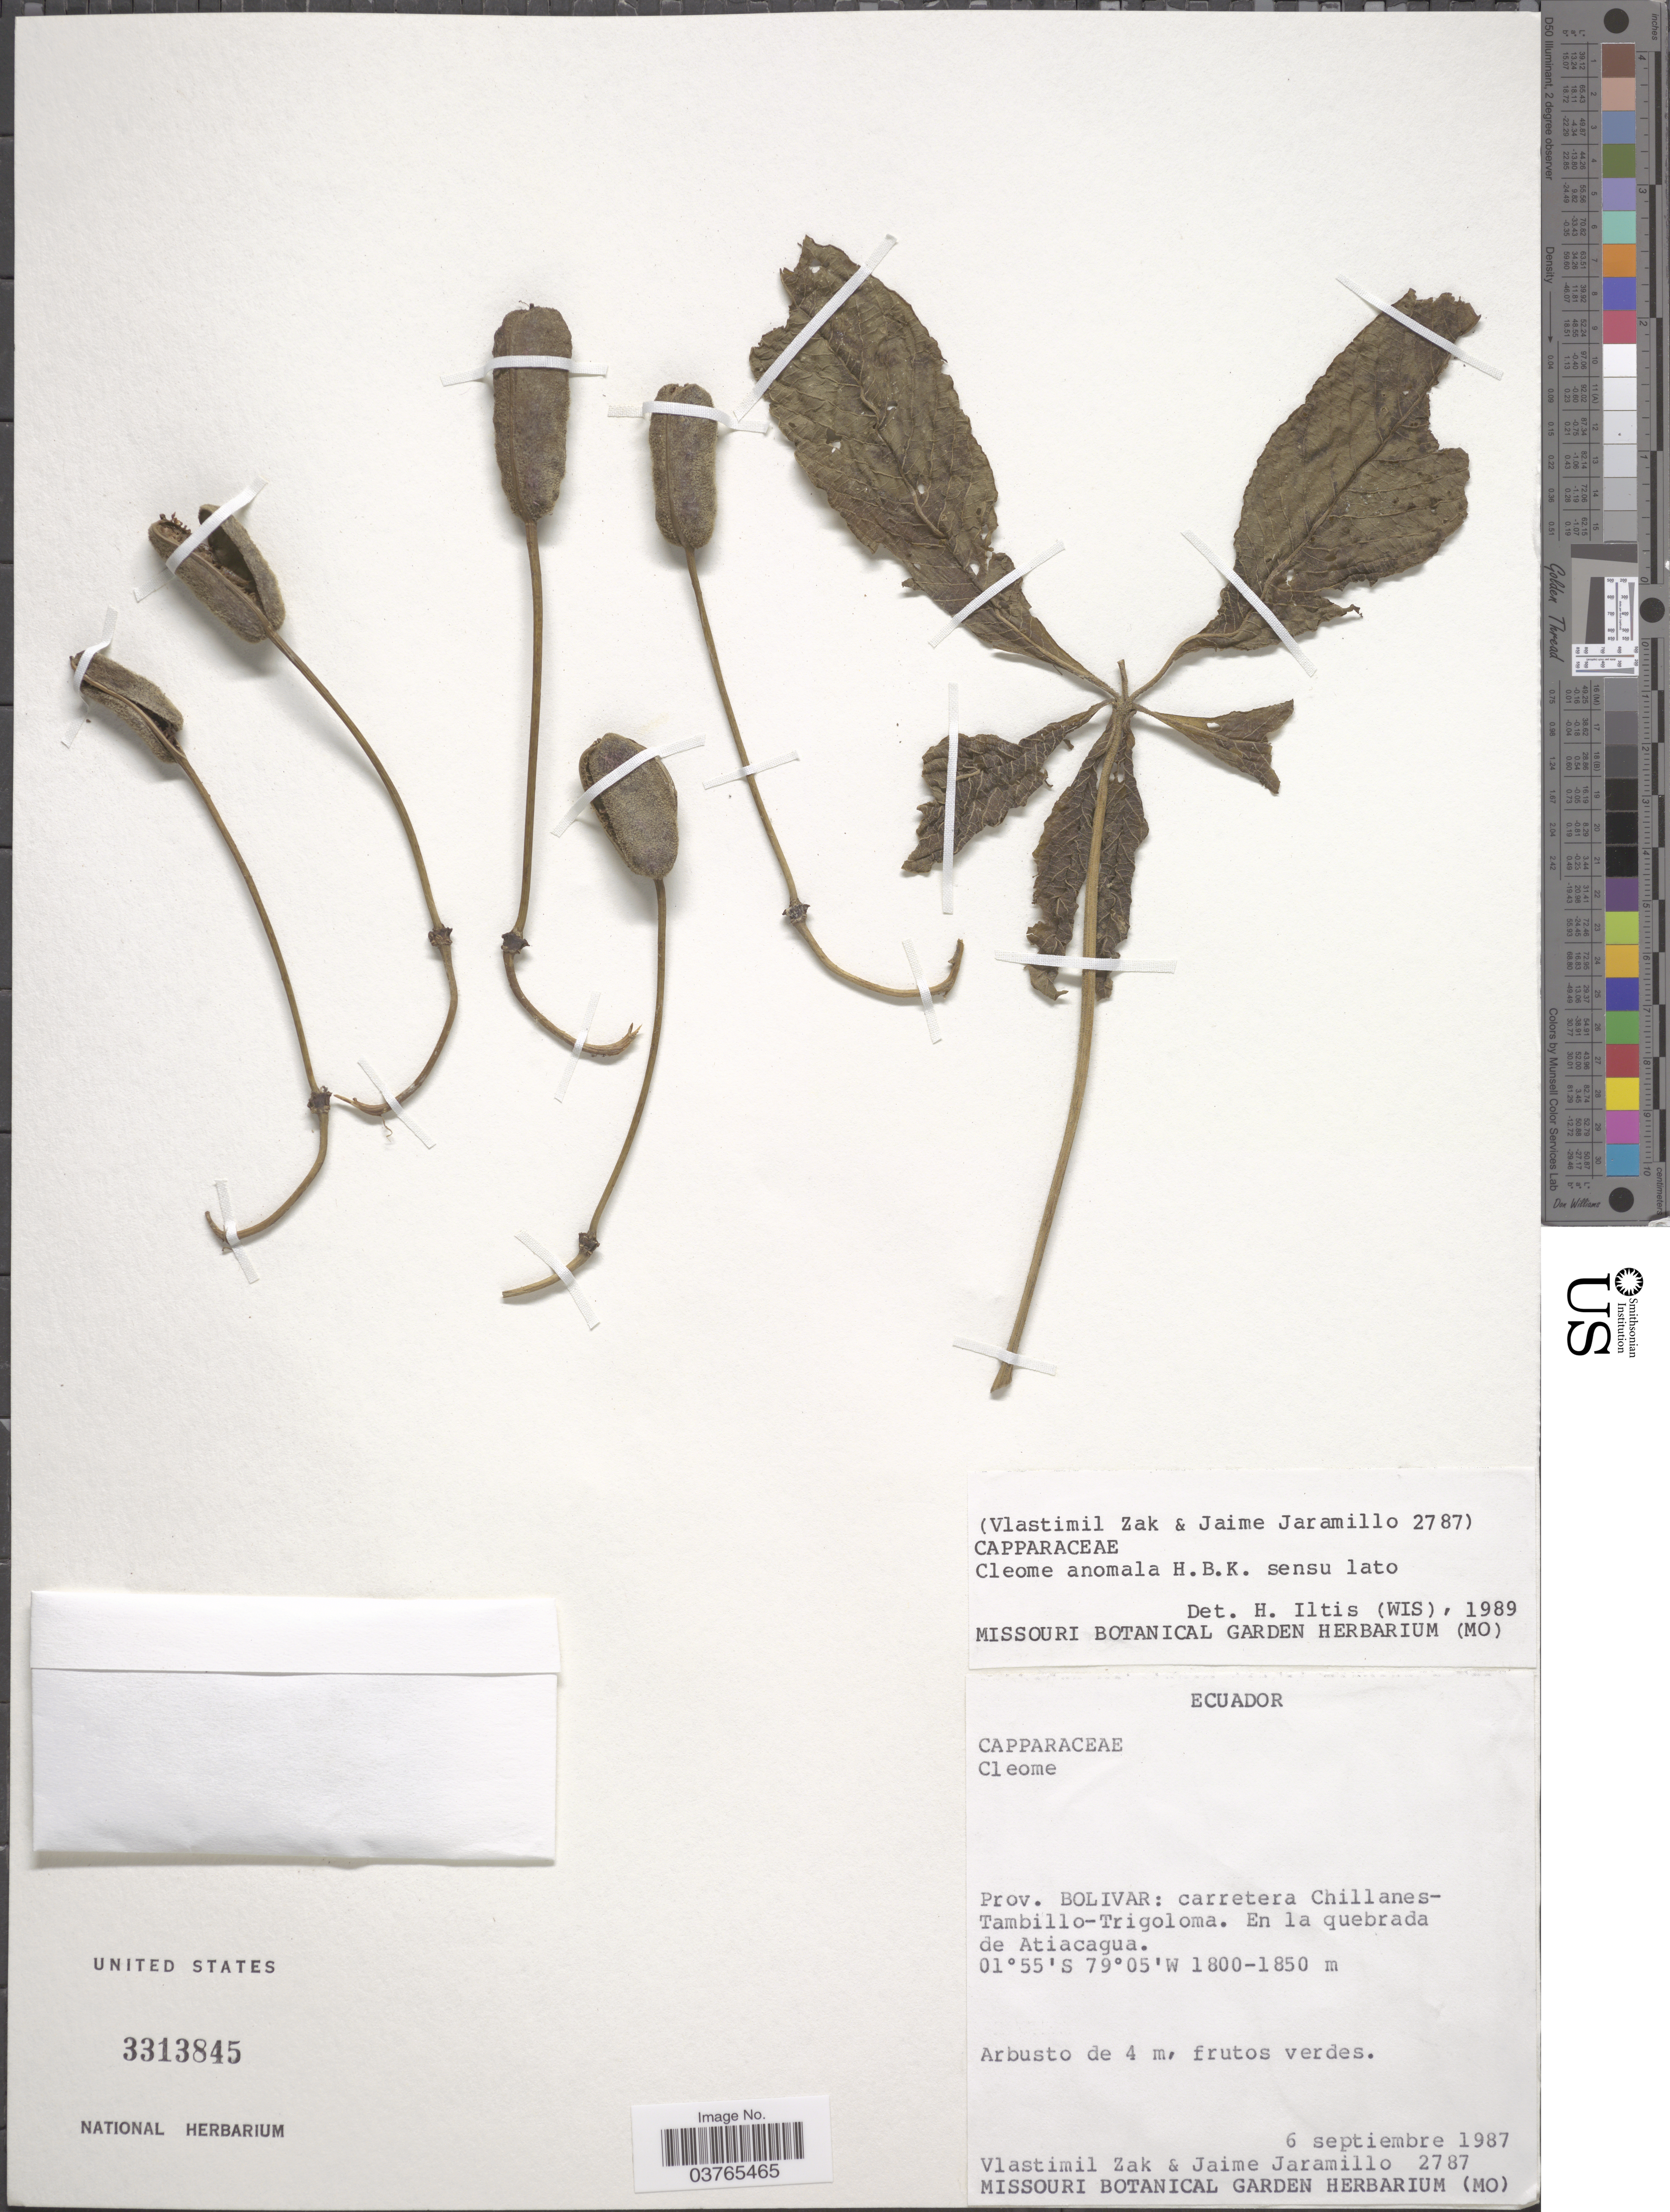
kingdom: Plantae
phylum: Tracheophyta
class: Magnoliopsida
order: Brassicales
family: Cleomaceae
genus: Andinocleome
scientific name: Andinocleome anomala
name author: (Kunth) Iltis ex E.M. McGinty & Roalson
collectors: V. Zak & J. Jaramillo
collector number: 2787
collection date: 1987-09-06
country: Ecuador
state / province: Bolívar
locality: Carretera Chillanes-Tambillo-Trigoloma. En la quebrada de Atiacagua.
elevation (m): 1800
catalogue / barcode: US 3313845